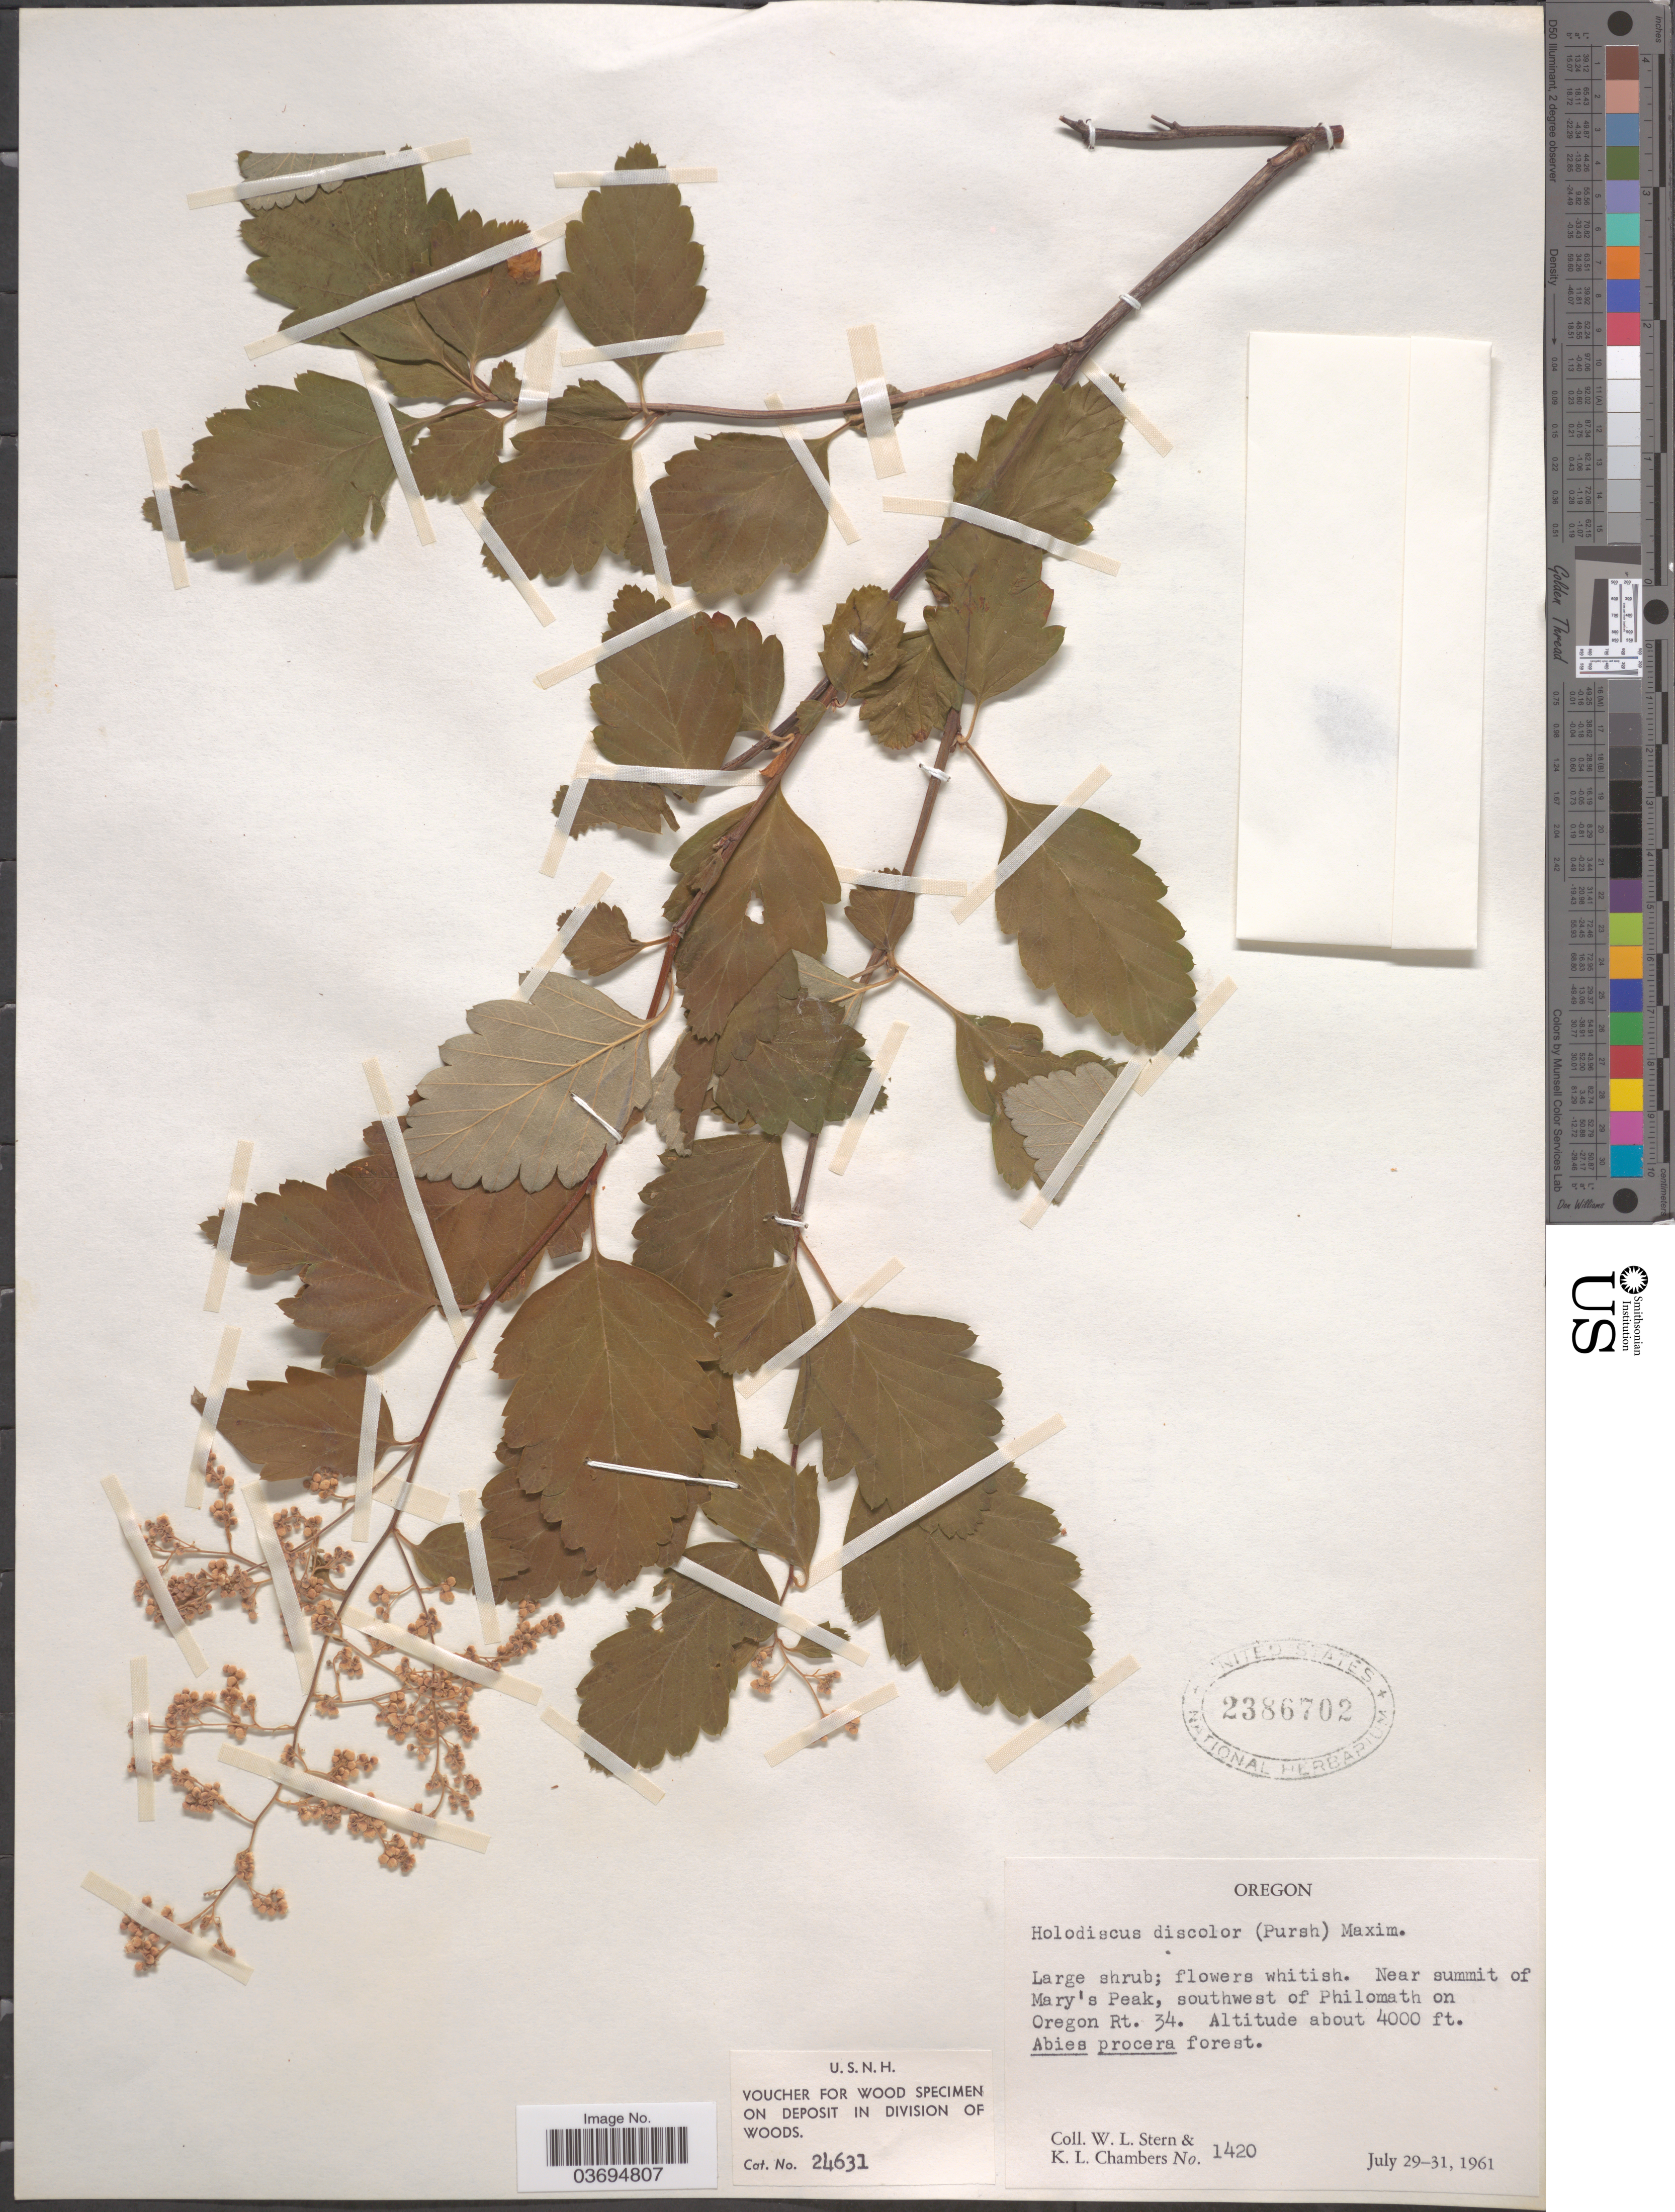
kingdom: Plantae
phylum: Tracheophyta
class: Magnoliopsida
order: Rosales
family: Rosaceae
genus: Holodiscus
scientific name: Holodiscus discolor var. discolor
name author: (Pursh) Maxim.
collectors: W. L. Stern & K. Chambers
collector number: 1420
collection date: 1961-07-29/1961-07-31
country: United States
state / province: Oregon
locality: Near summit of Mary's Peak, southwest of Philomath on Oregon Rt. 34.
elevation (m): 1219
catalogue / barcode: US 2386702